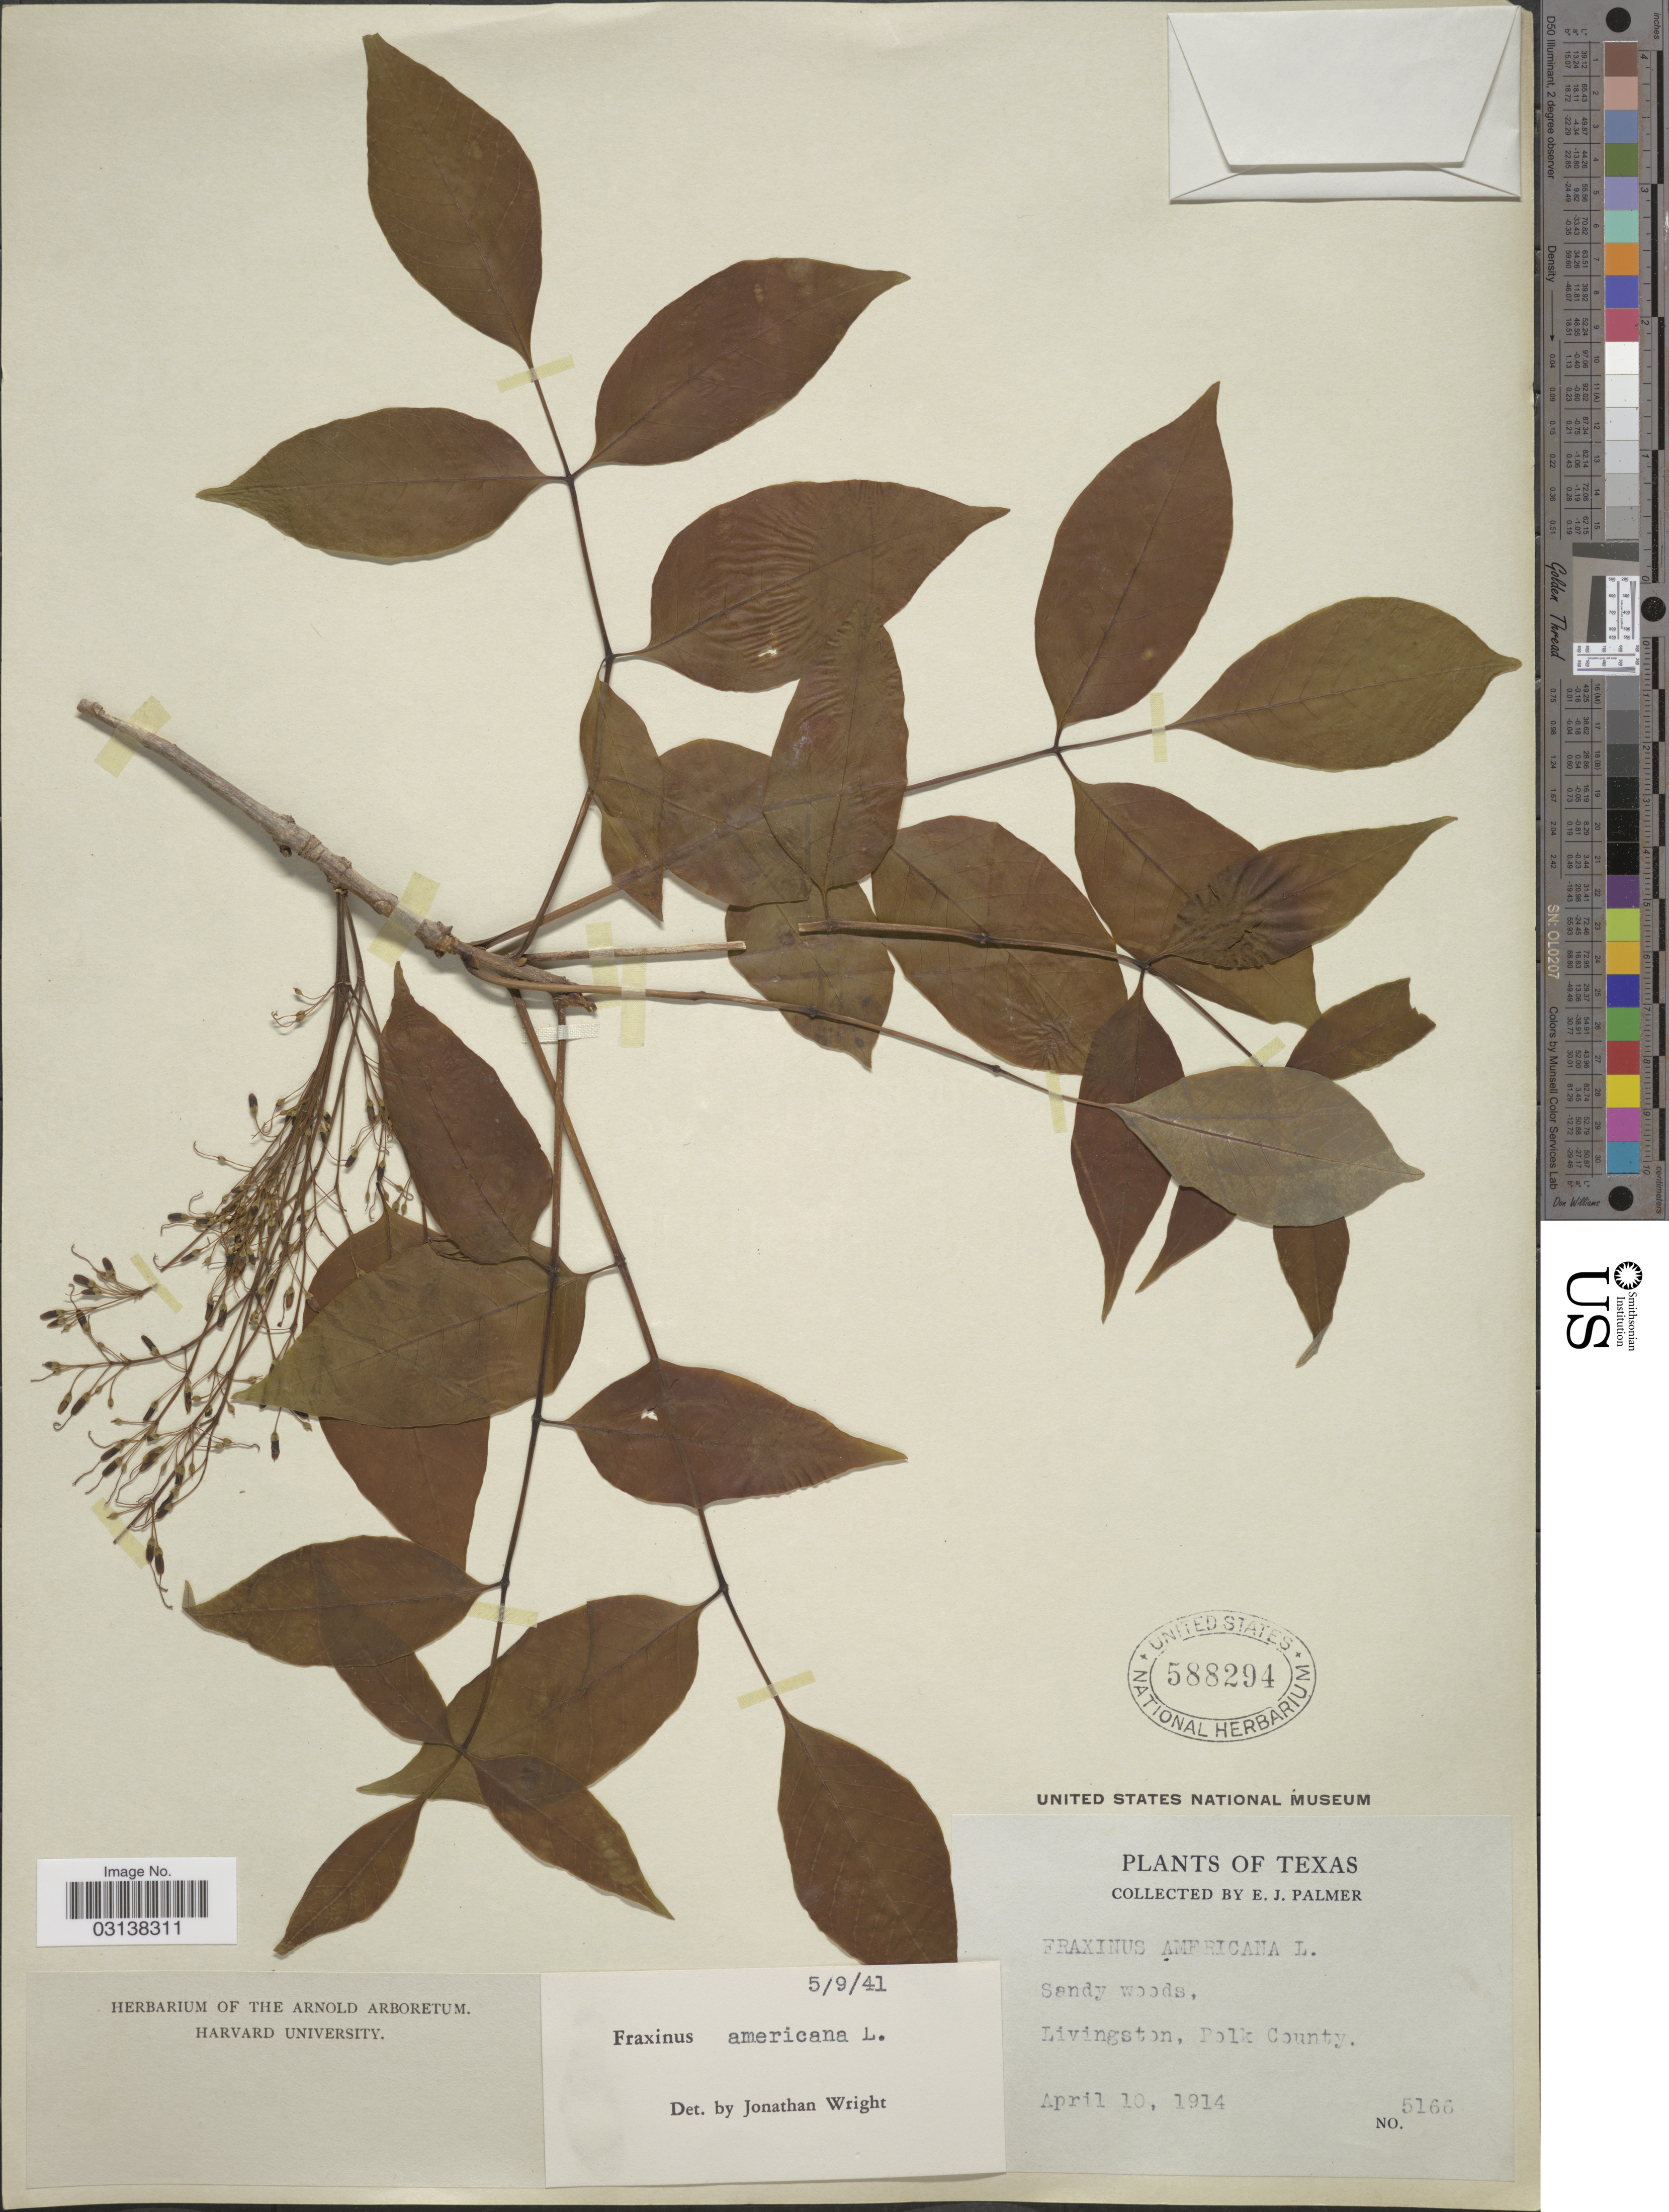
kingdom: Plantae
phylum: Tracheophyta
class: Magnoliopsida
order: Lamiales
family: Oleaceae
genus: Fraxinus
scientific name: Fraxinus americana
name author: L.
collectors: E. J. Palmer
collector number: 5166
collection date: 1914-04-10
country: United States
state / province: Texas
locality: Livingstone, Polk County.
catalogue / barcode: US 588294